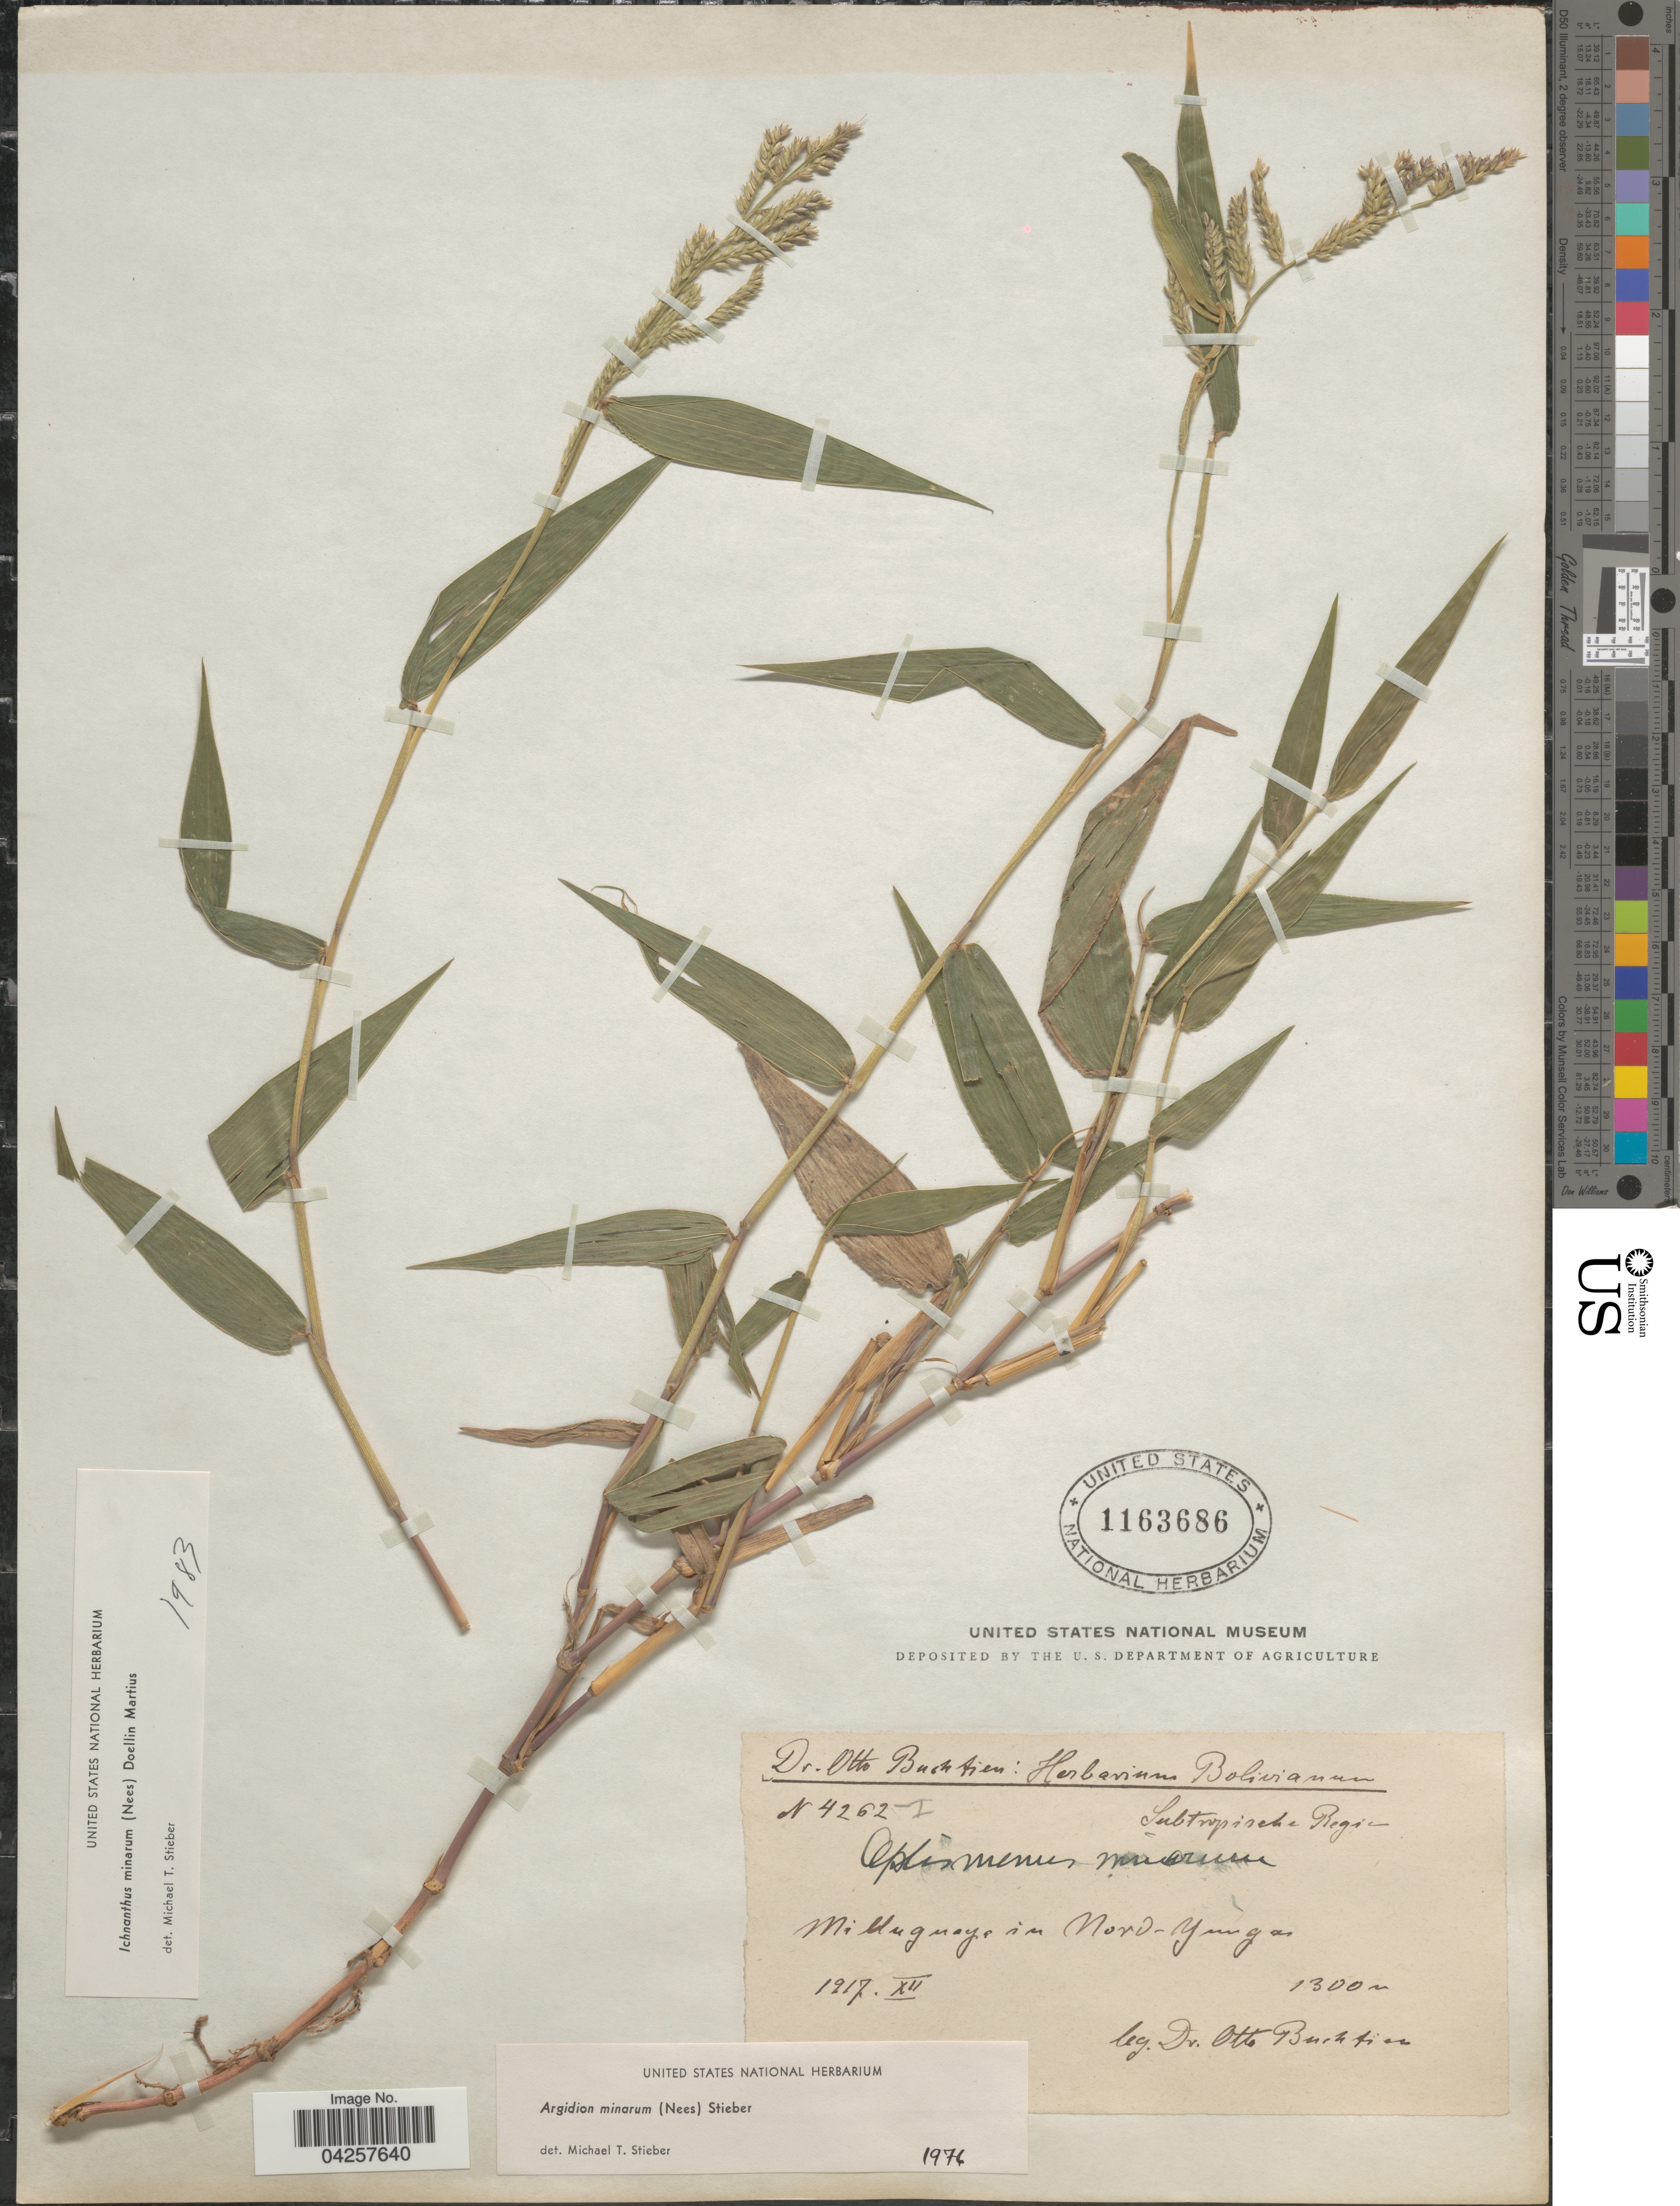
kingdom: Plantae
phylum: Tracheophyta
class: Liliopsida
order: Poales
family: Poaceae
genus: Echinolaena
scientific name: Echinolaena minarum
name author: (Nees) Pilg.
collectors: O. Buchtien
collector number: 4262-I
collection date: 1917-12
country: Bolivia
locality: Subtropische Region. Milluguaya in Nord-Yungas.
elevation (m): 1300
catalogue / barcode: US 1163686